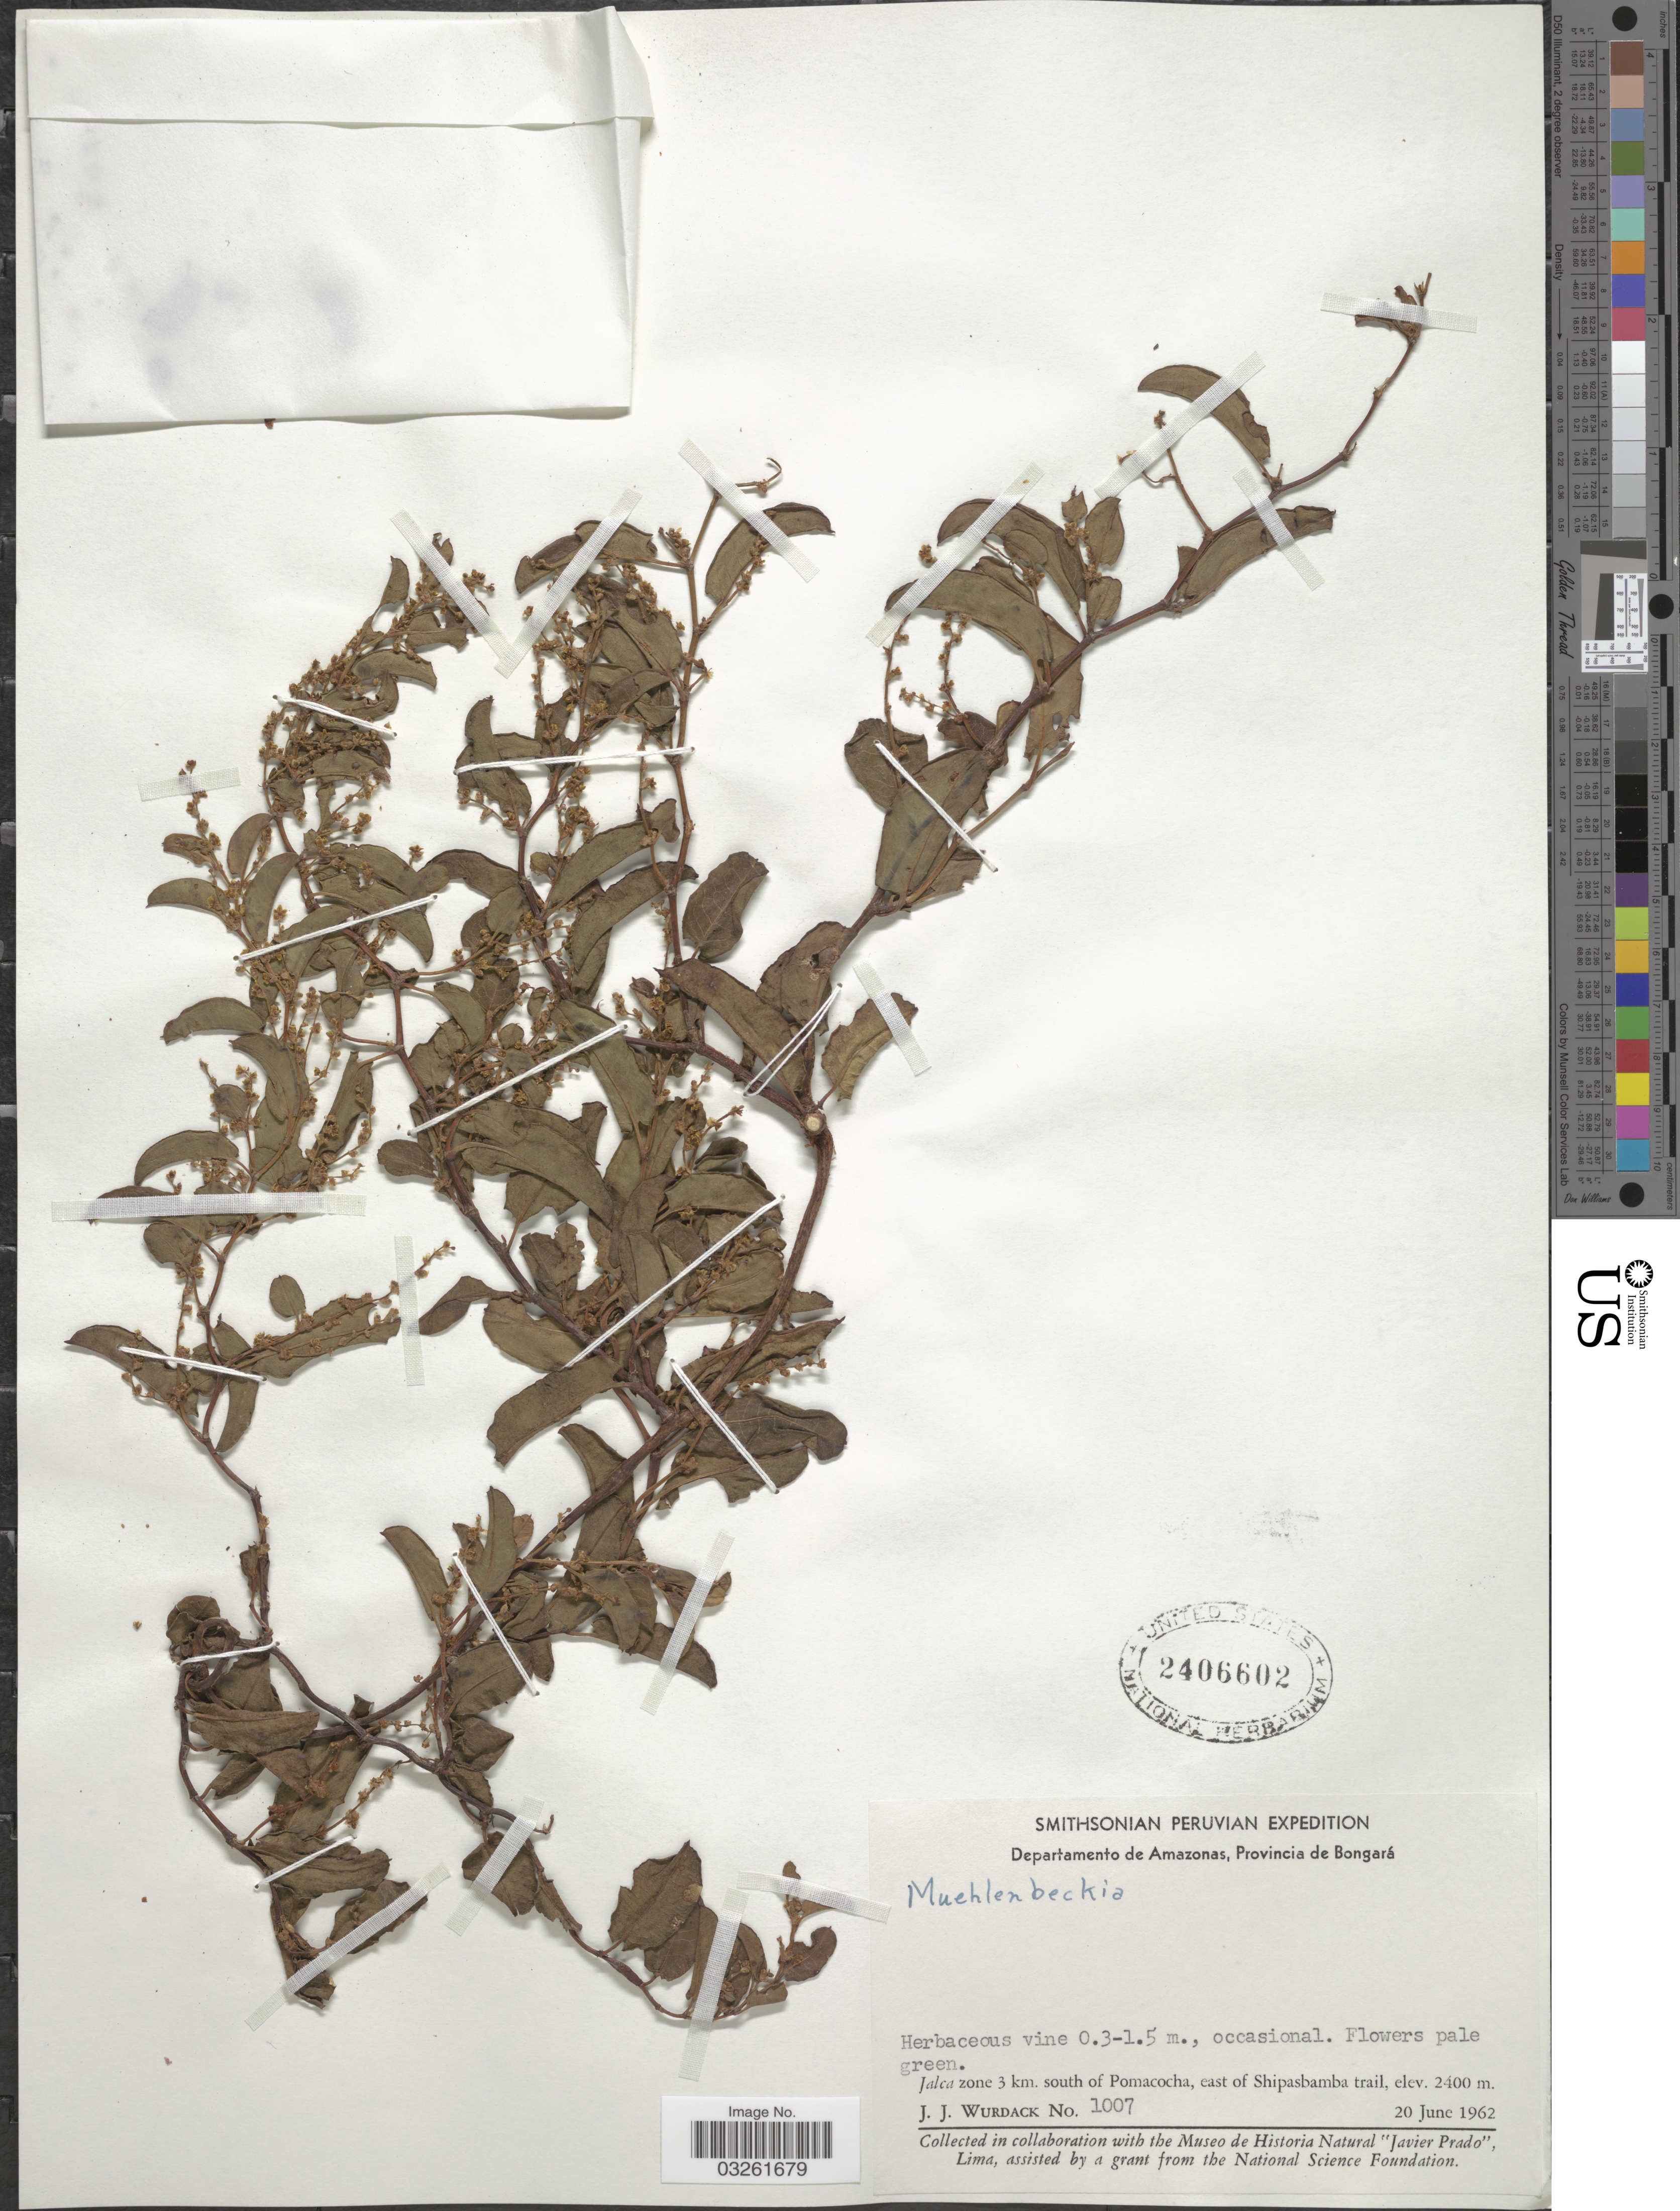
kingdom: Plantae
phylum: Tracheophyta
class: Magnoliopsida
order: Caryophyllales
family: Polygonaceae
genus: Muehlenbeckia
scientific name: Muehlenbeckia sp.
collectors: J. J. Wurdack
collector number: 1007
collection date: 1962-06-20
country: Peru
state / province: Amazonas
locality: Departamento de Amazonas, Provincia de Bongará. Jalca zone 3 km. south of Pomacocha, east of Shipasbamba trail.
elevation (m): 2400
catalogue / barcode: US 2406602